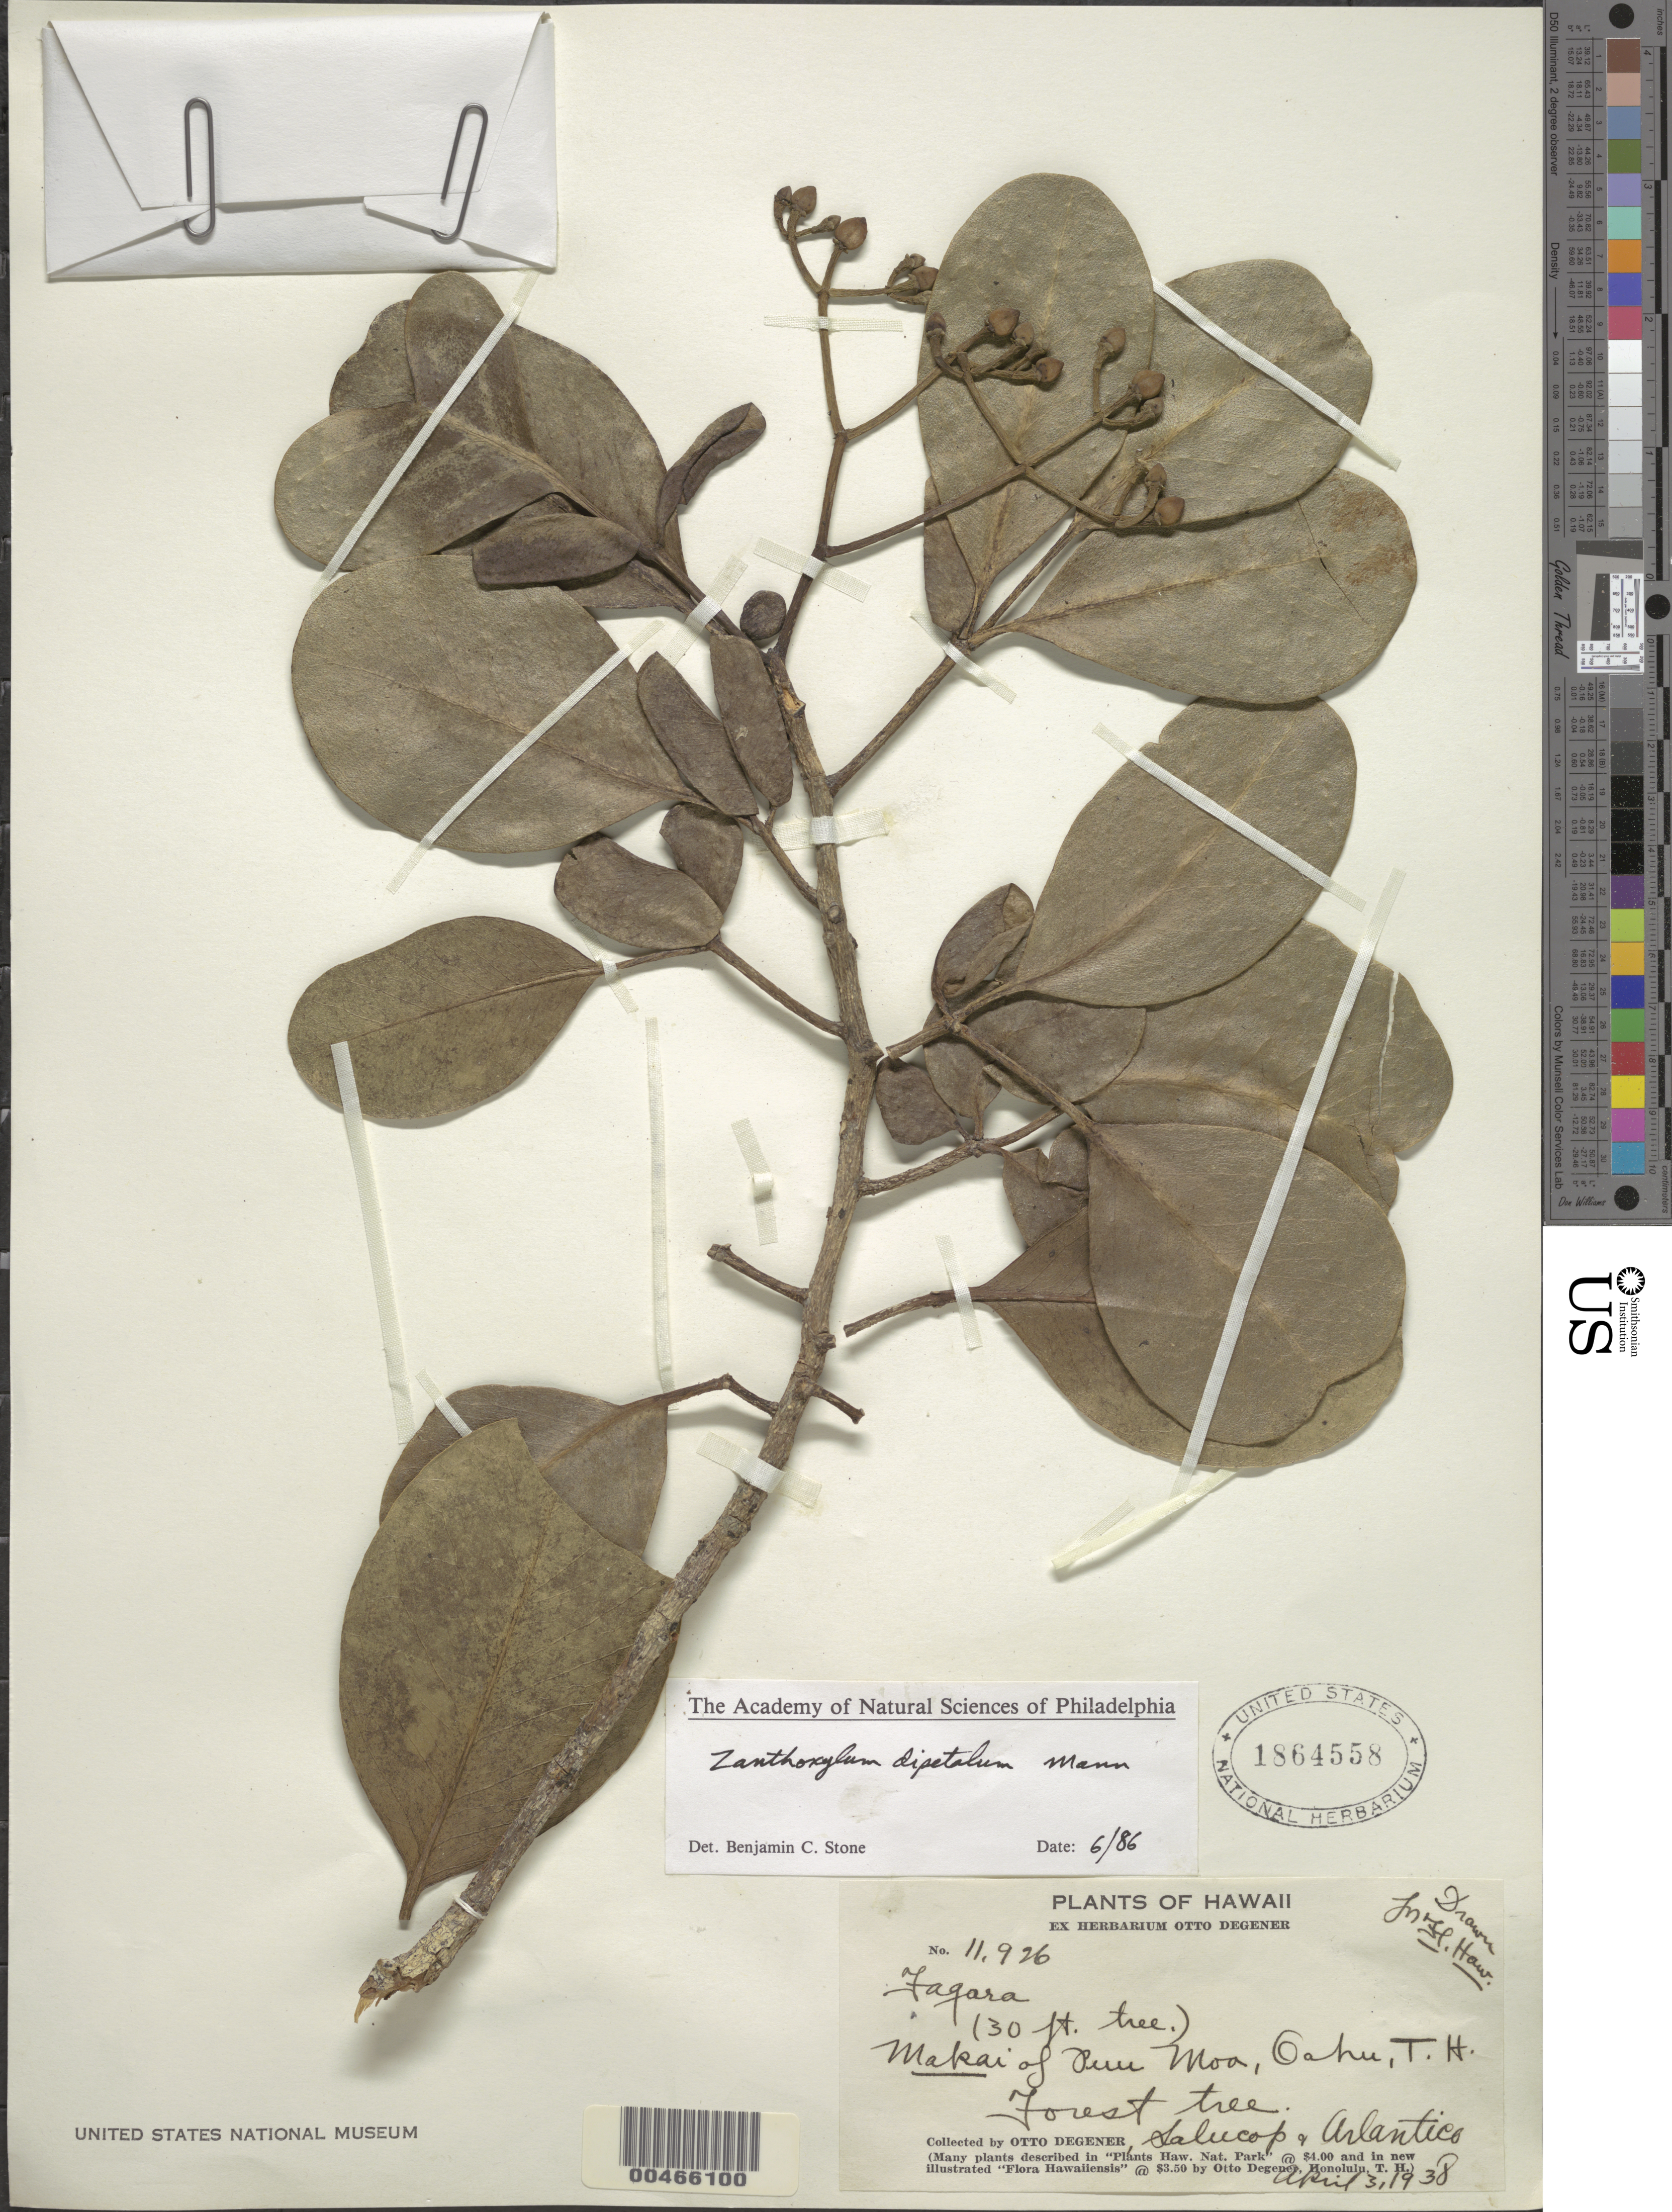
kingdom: Plantae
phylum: Tracheophyta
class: Magnoliopsida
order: Sapindales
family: Rutaceae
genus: Zanthoxylum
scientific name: Zanthoxylum dipetalum var. dipetalum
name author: H. Mann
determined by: Stone, Benjamin C.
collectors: O. Degener, -- Salucop & Arlantico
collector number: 11926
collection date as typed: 3 Apr 1938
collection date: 1938-04-03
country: United States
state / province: Hawaii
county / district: Honolulu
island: Oahu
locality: Makai of Puu Moa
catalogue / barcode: US 1864558